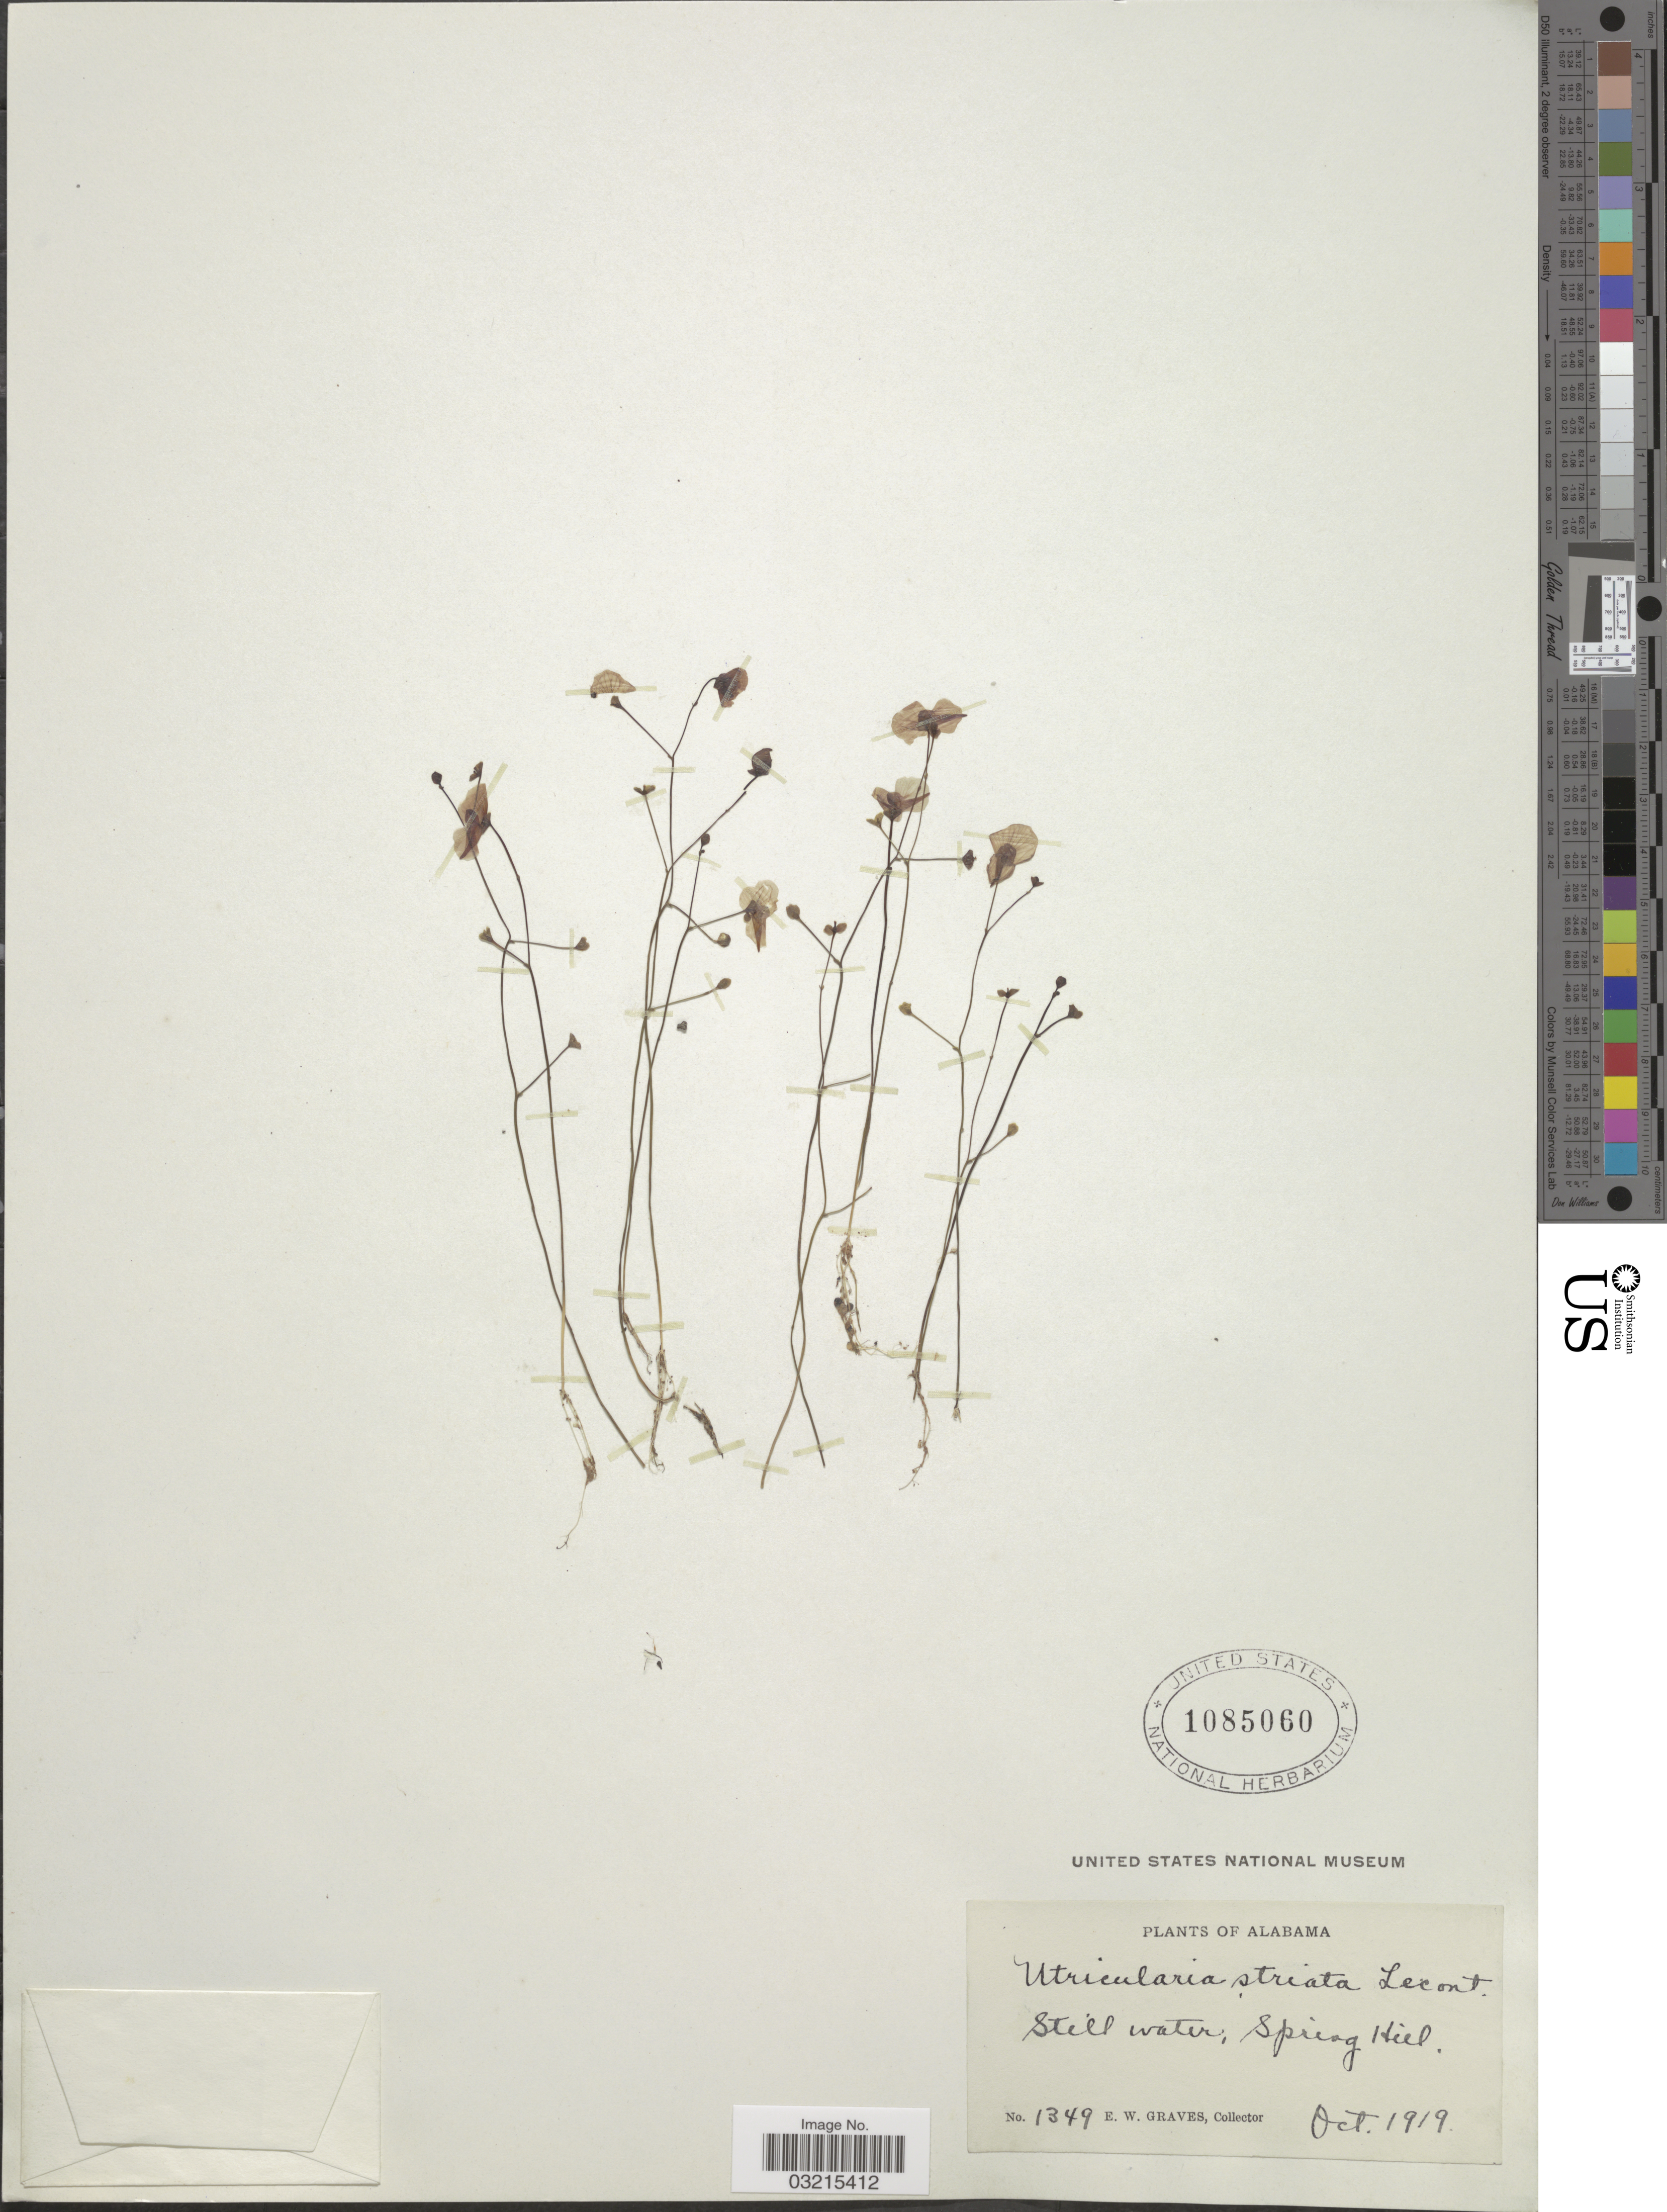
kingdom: Plantae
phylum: Tracheophyta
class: Magnoliopsida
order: Lamiales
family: Lentibulariaceae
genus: Utricularia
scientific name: Utricularia macrorhyncha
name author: Barnhart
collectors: E. Graves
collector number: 1349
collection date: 1919-10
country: United States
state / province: Alabama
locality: Still water; Spring Hill.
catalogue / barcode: US 1085060